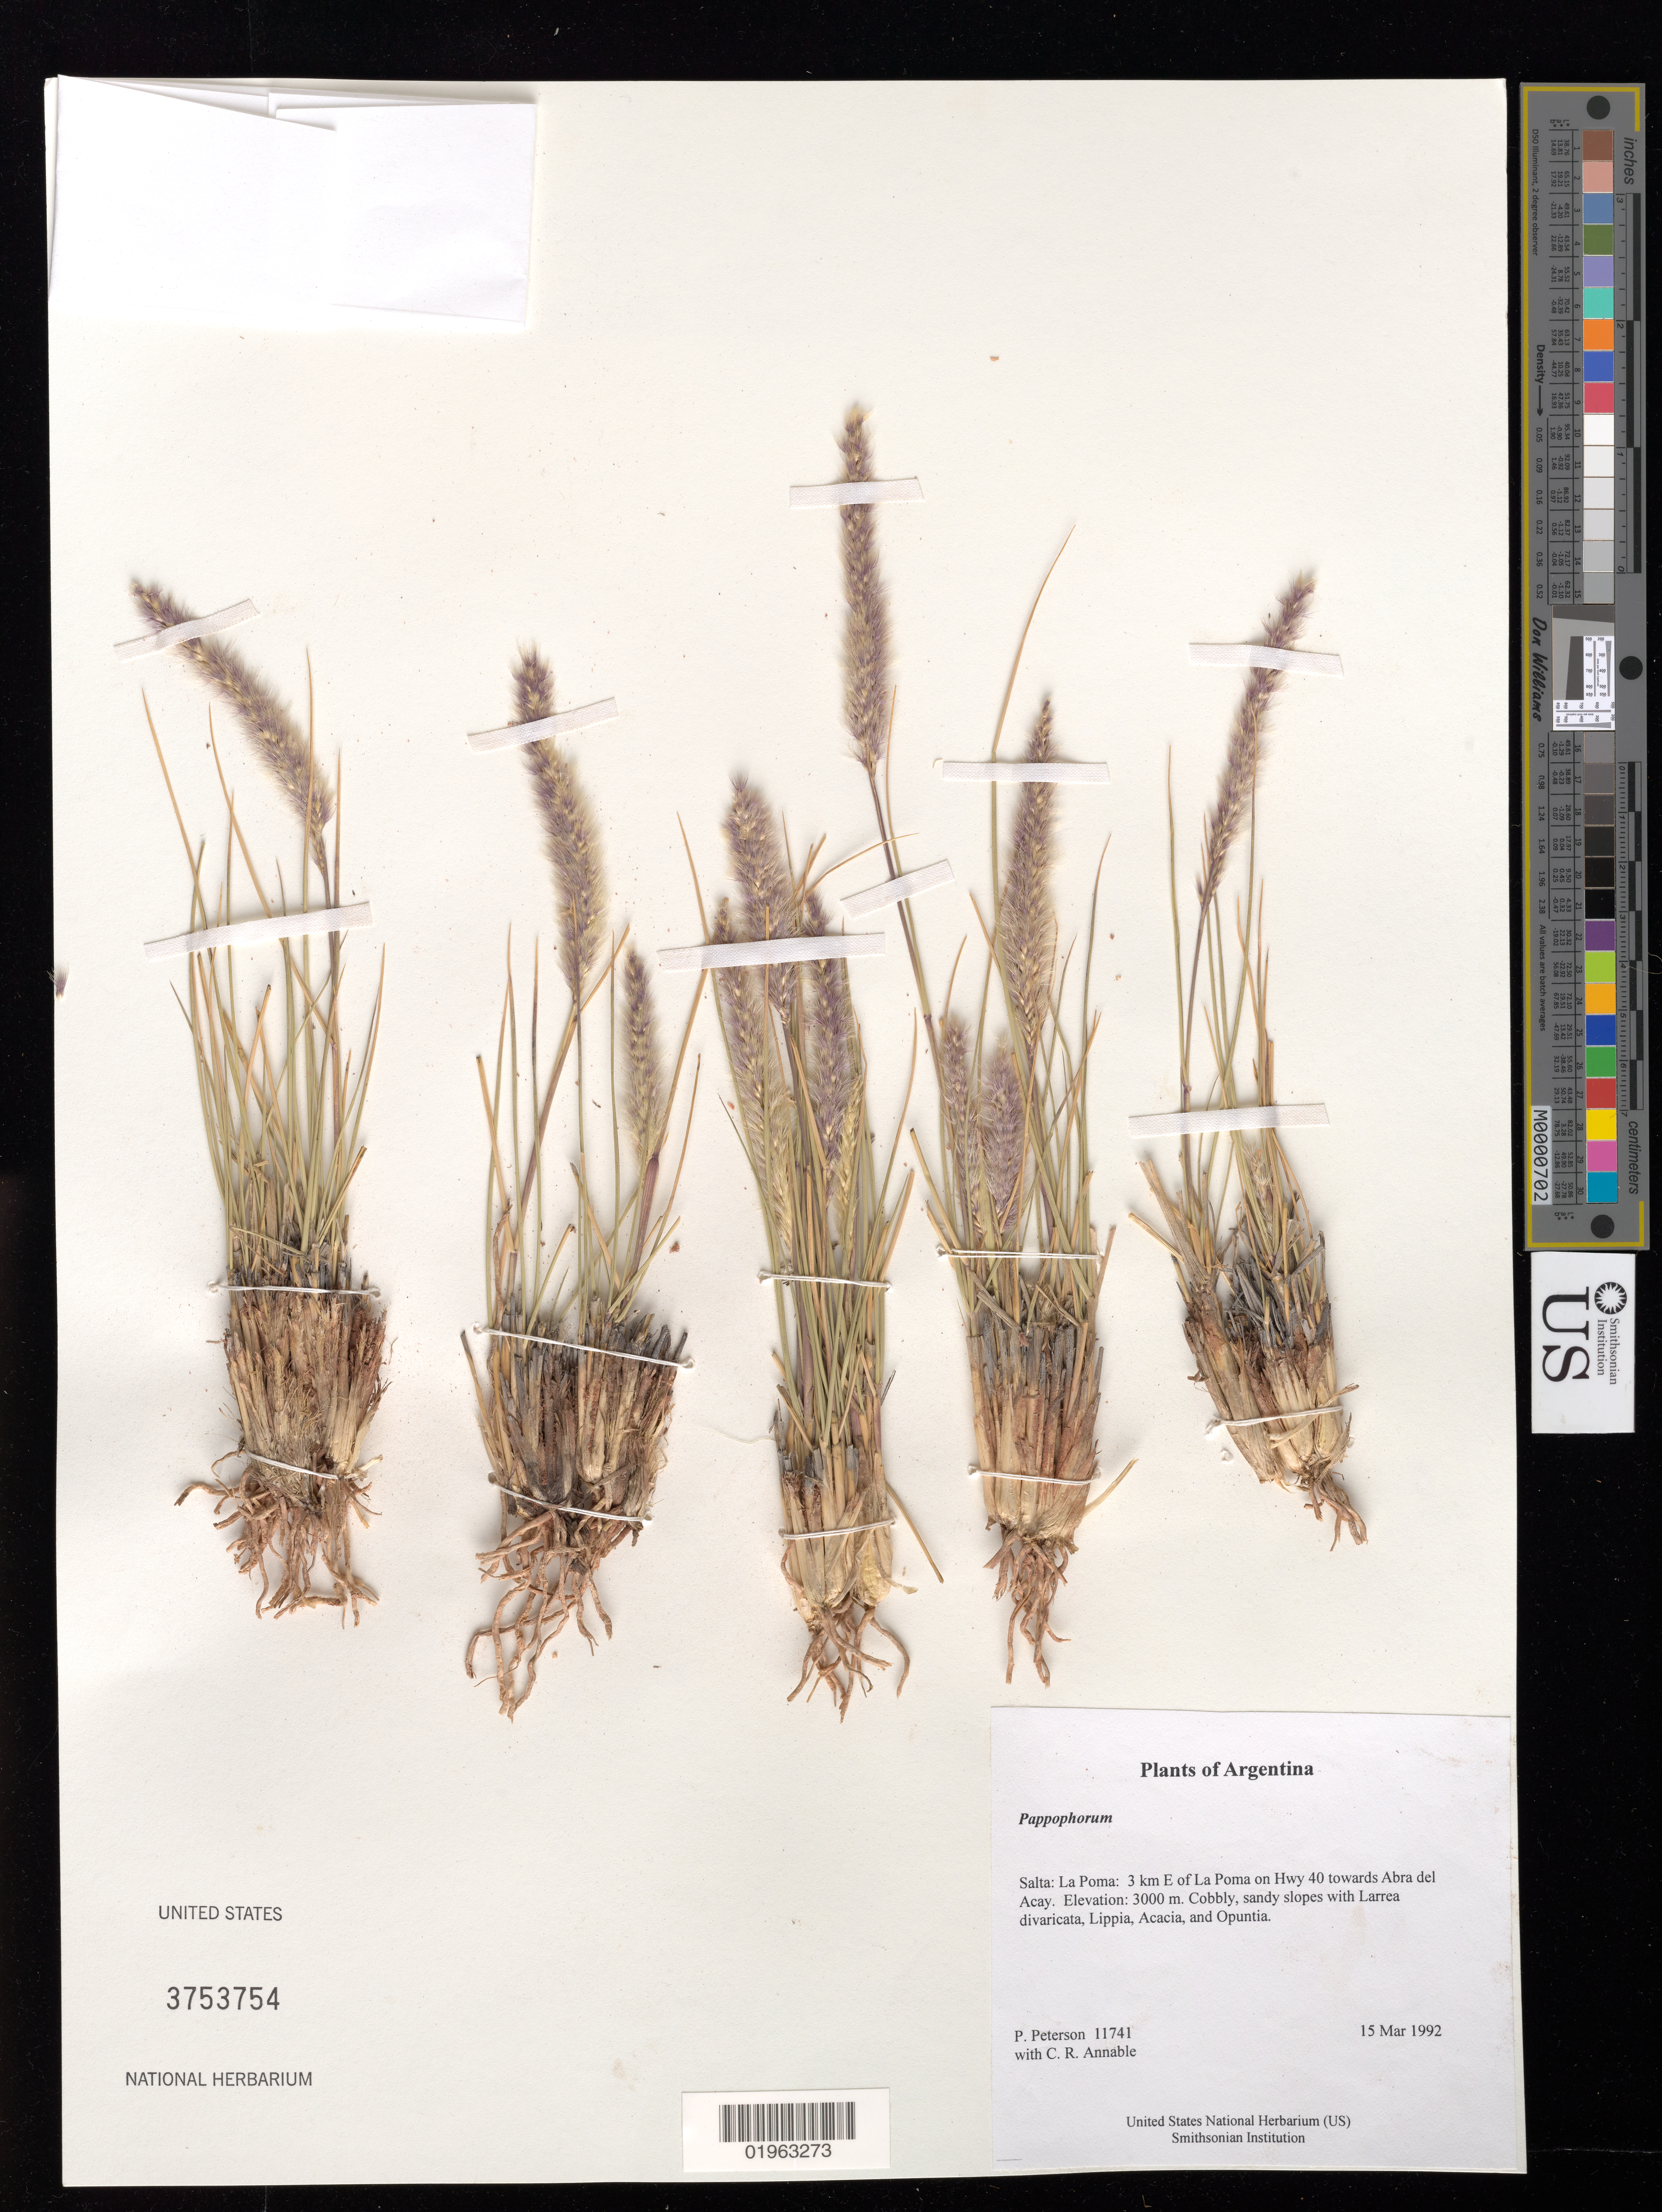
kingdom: Plantae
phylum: Tracheophyta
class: Liliopsida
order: Poales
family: Poaceae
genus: Pappophorum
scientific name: Pappophorum sp.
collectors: P. M. Peterson & C. R. Annable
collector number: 11741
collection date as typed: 15 Mar 1992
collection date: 1992-03-15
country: Argentina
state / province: Salta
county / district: La Poma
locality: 3 km E of La Poma on Hwy 40 towards Abra del Acay.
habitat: Cobbly, sandy slopes with Larrea divaricata, Lippia, Acacia, and Opuntia.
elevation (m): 3000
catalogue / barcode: US 3753754